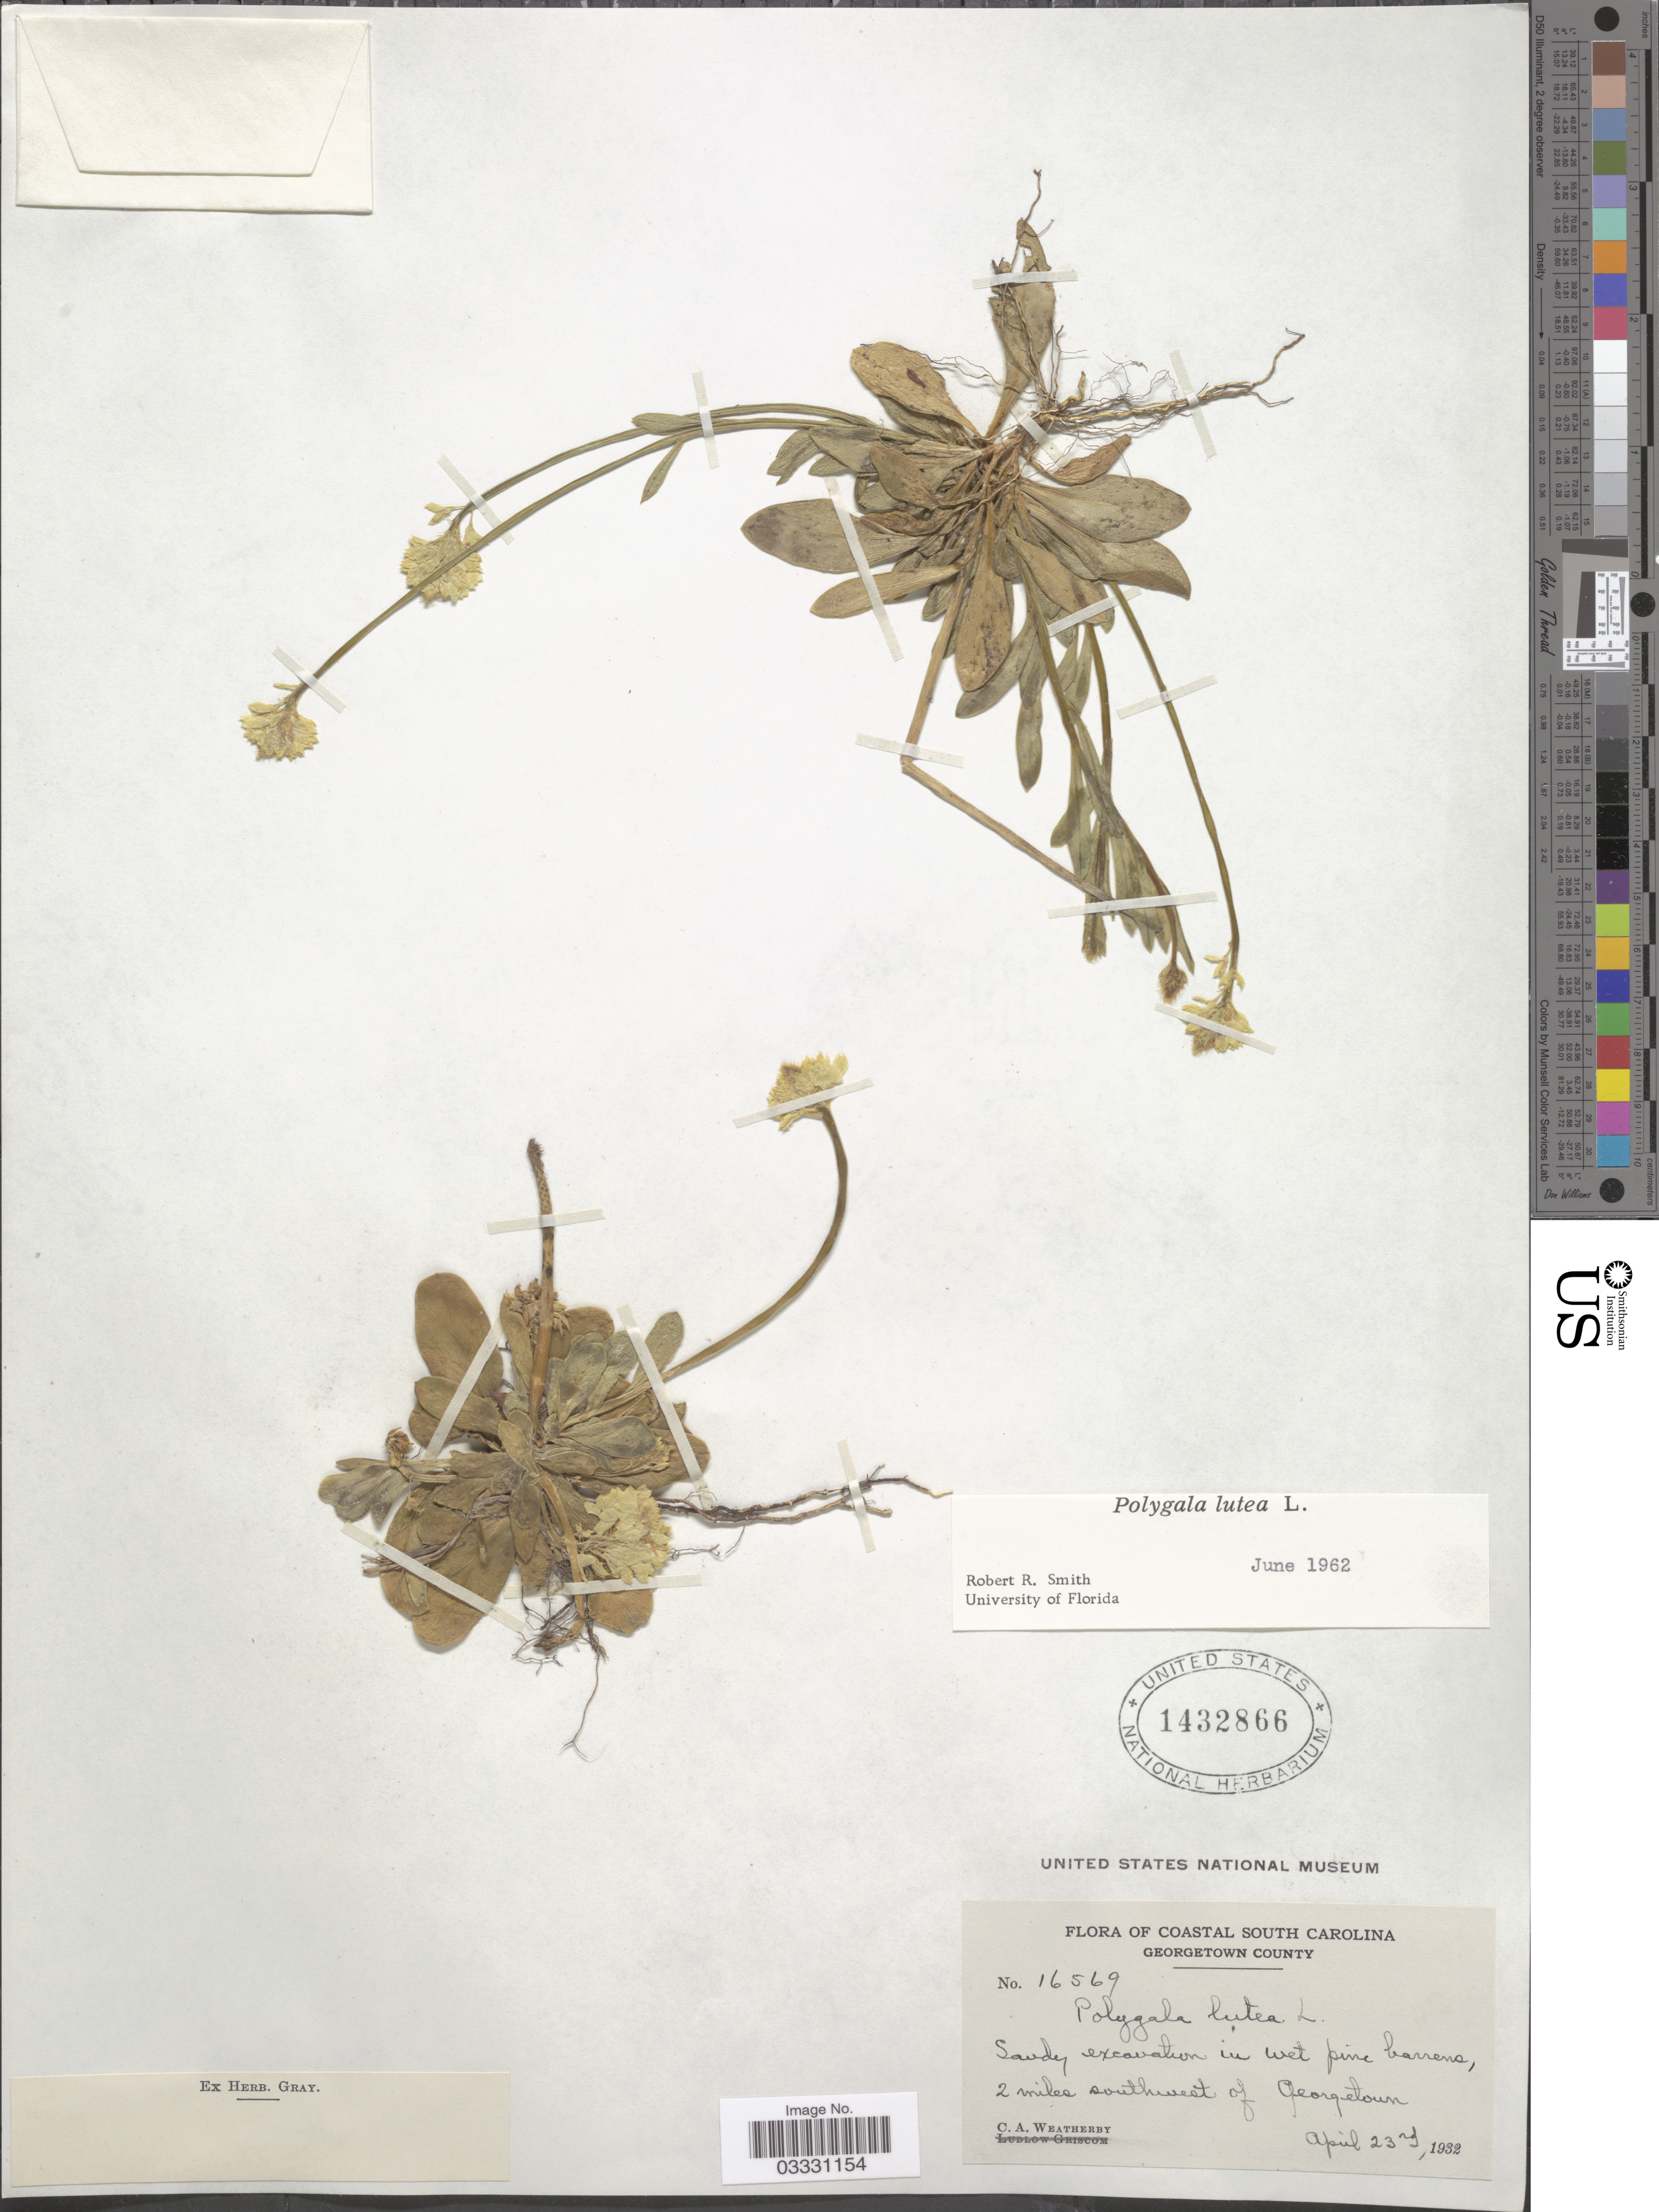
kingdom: Plantae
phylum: Tracheophyta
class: Magnoliopsida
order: Fabales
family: Polygalaceae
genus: Polygala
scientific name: Polygala lutea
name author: L.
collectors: C. A. Weatherby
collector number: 16569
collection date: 1932-04-23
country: United States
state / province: South Carolina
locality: Coastal South Carolina. Georgetown County. 2 miles southwest of Georgetown.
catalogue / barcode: US 1432866